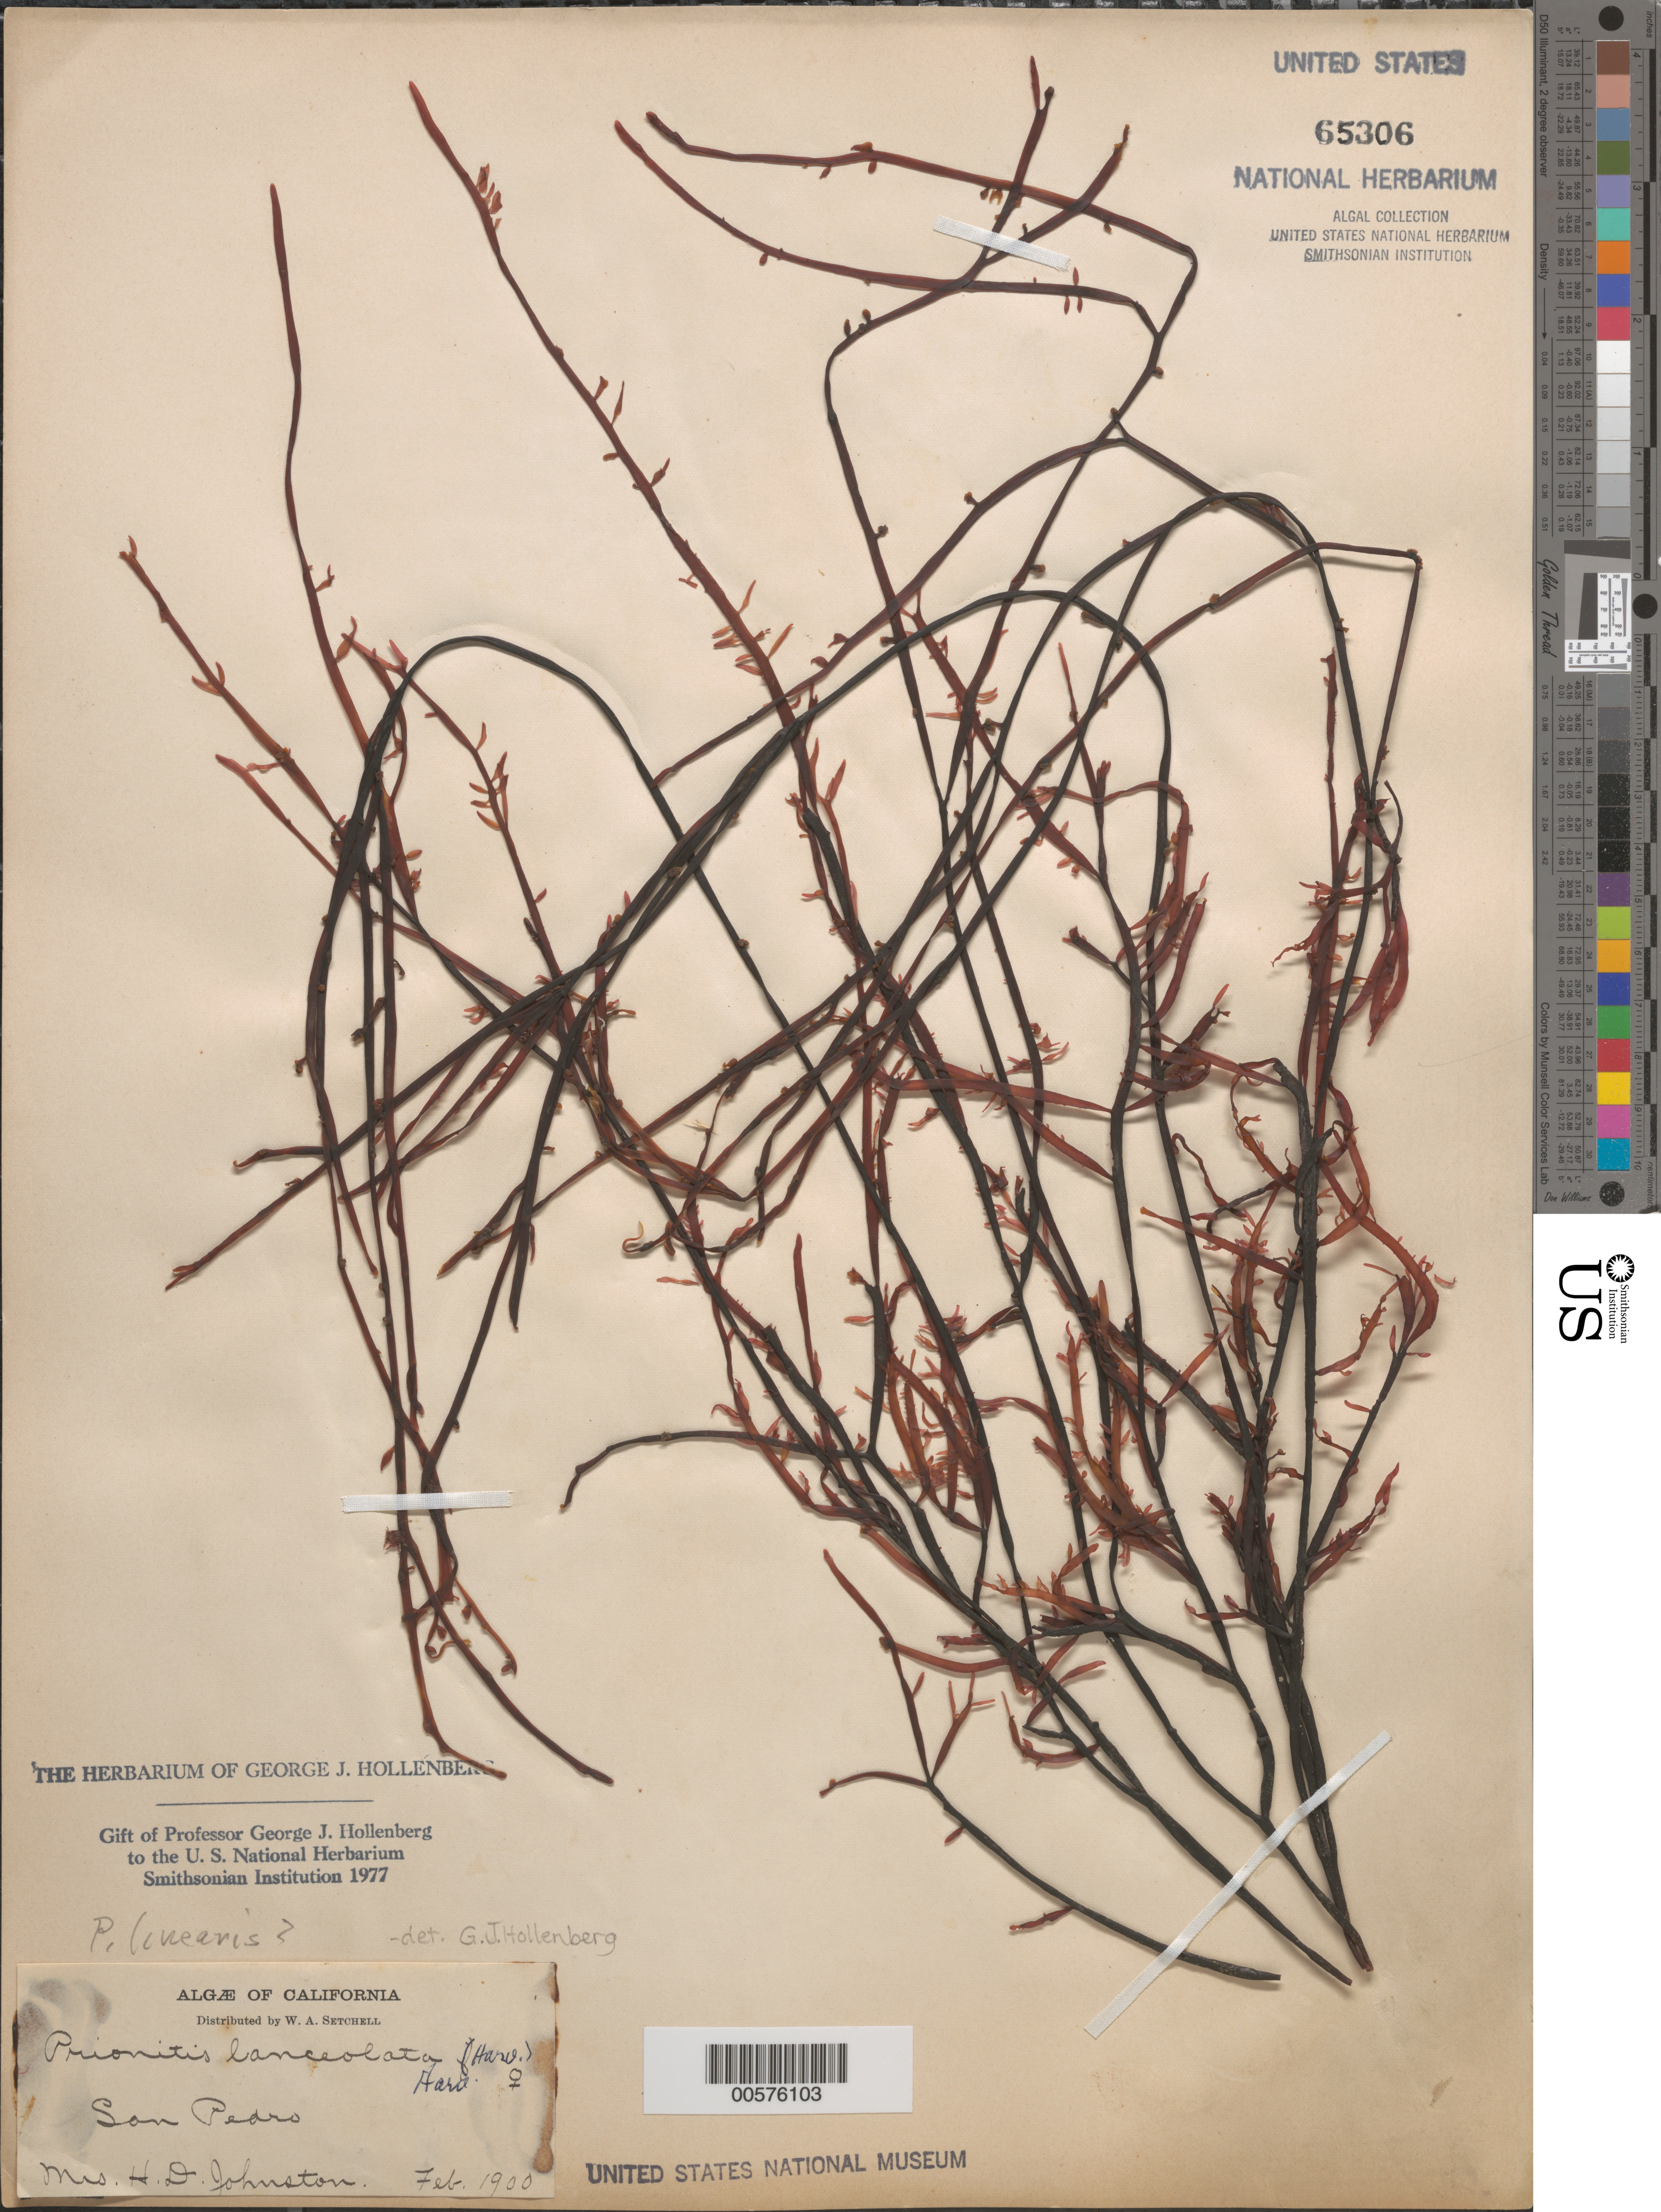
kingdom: Plantae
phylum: Rhodophyta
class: Florideophyceae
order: Cryptonemiales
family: Cryptonemiaceae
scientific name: Prionitis linearis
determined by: Hollenberg, George J.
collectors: Mrs. H. D. Johnston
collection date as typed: Feb 1900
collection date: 1900-02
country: United States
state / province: California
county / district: Los Angeles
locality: San Pedro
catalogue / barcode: US 65306